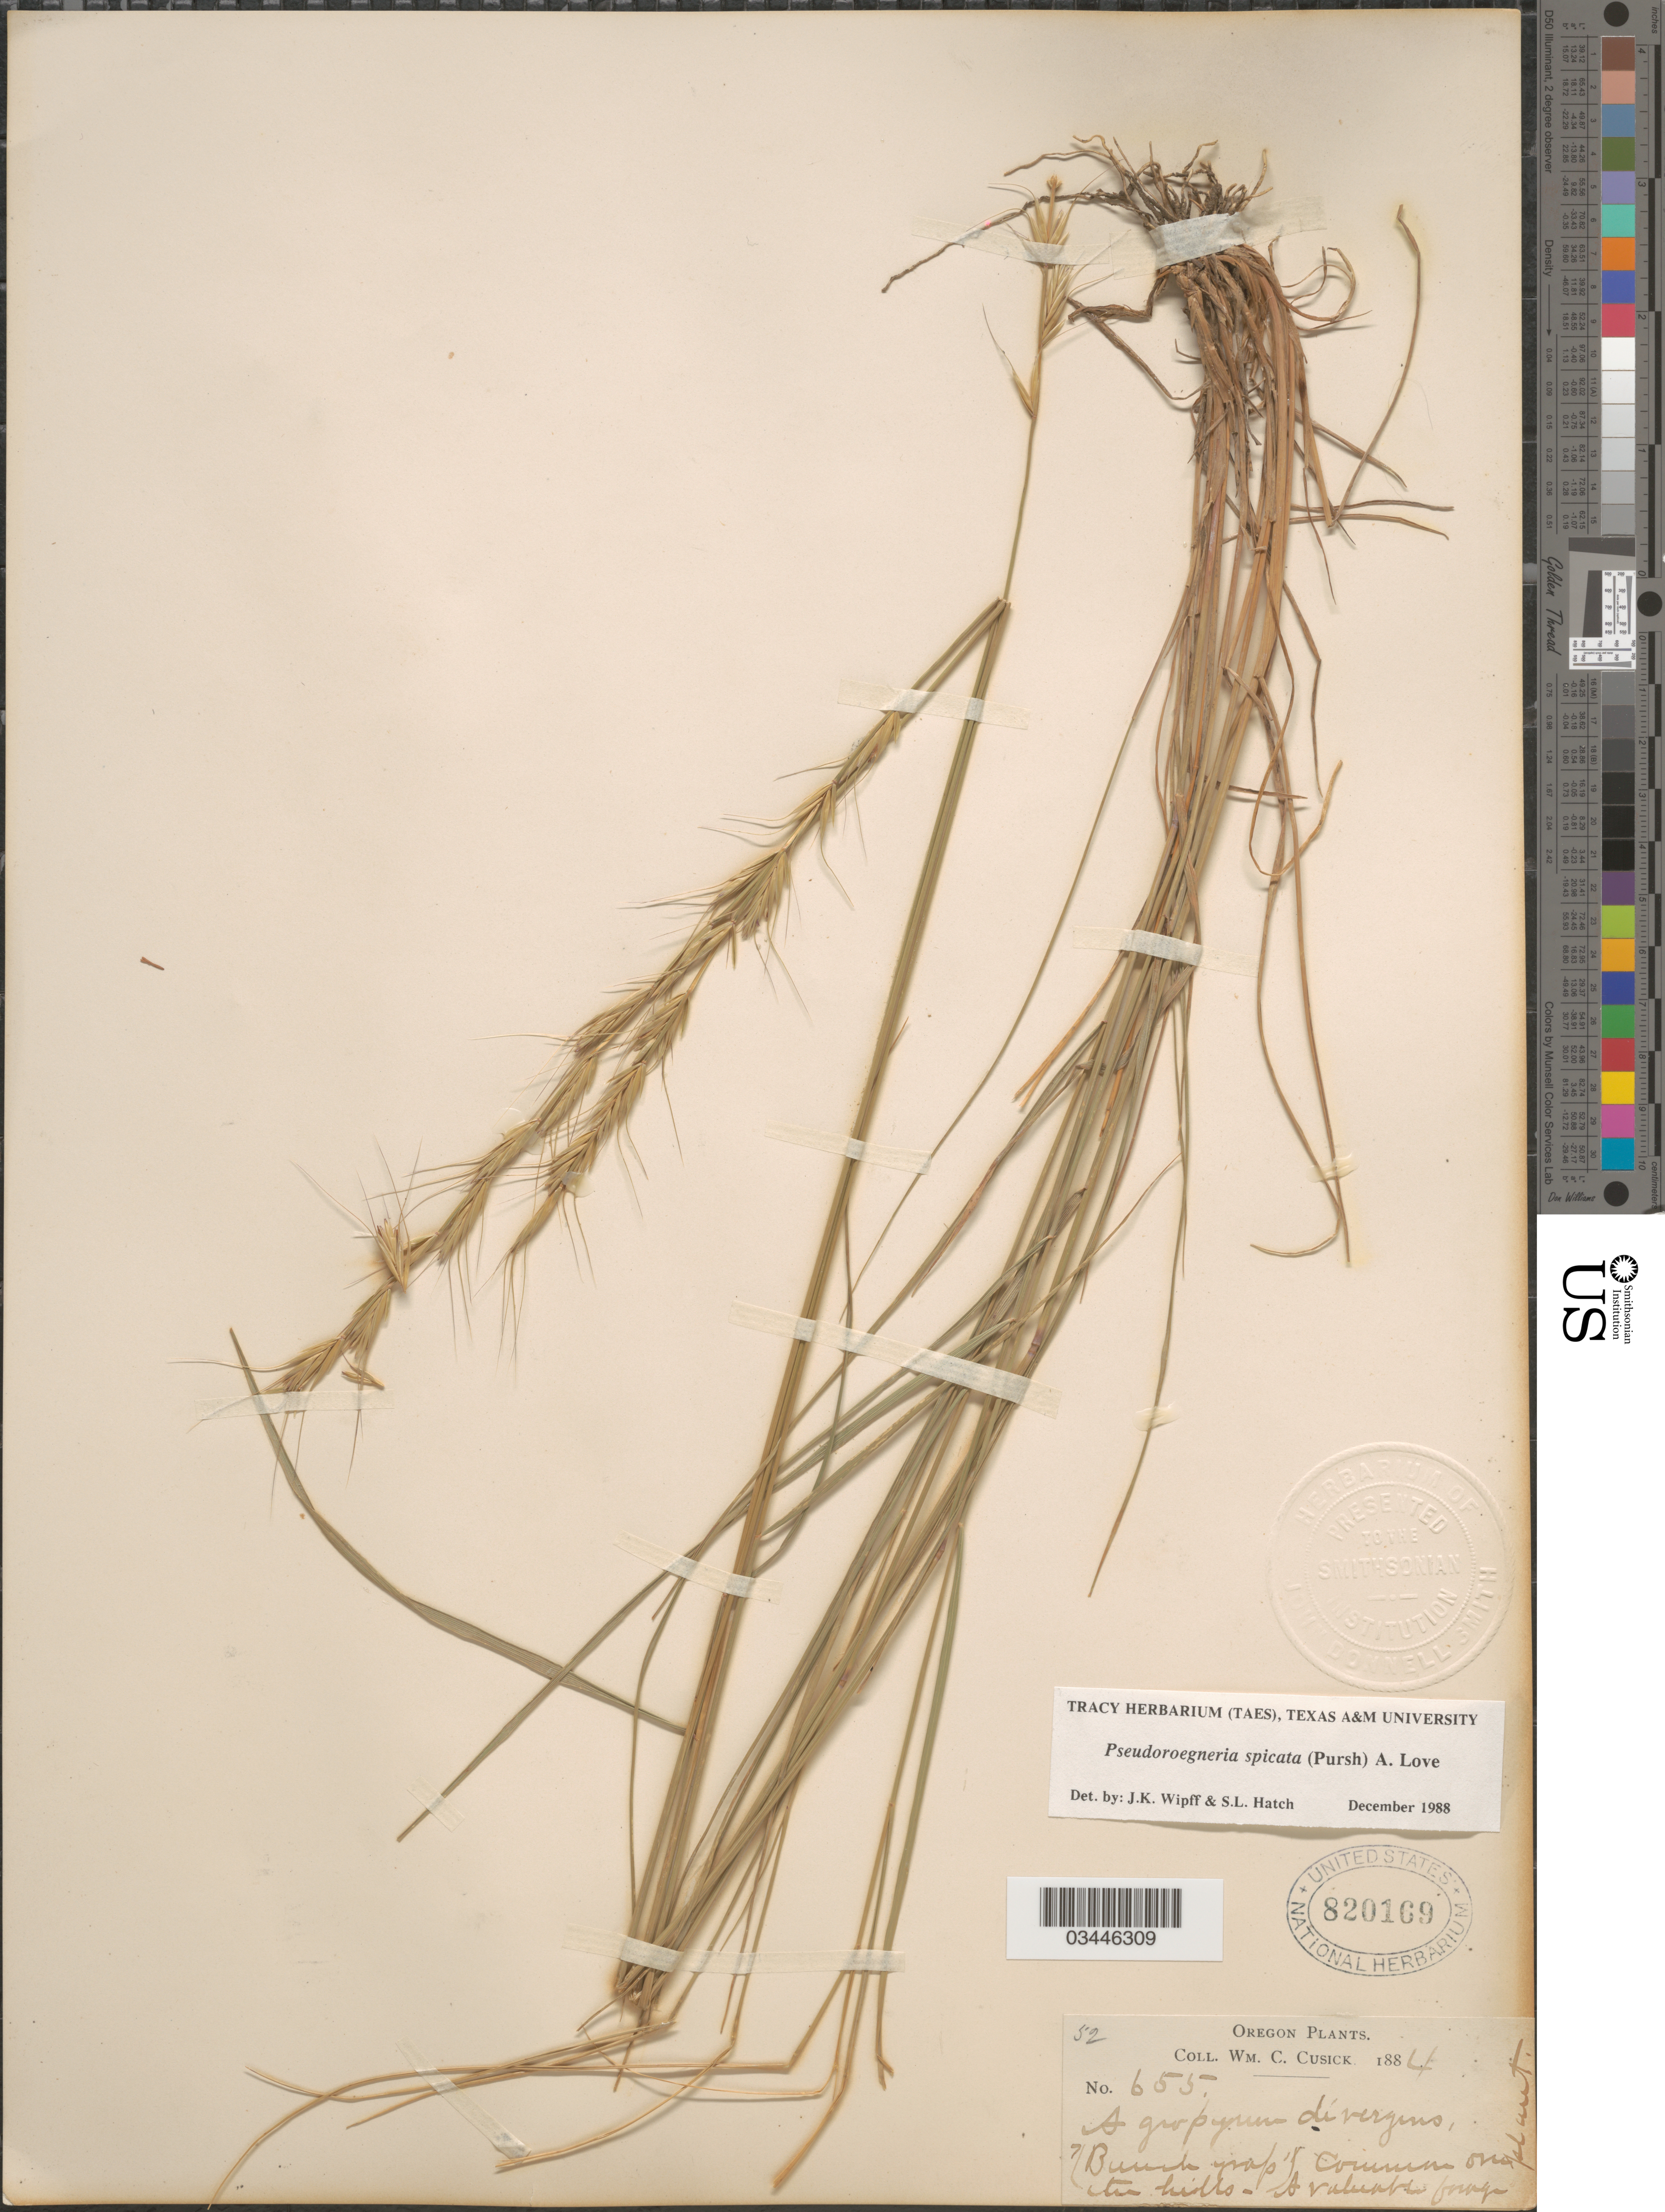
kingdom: Plantae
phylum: Tracheophyta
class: Liliopsida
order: Poales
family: Poaceae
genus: Pseudoroegneria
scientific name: Pseudoroegneria spicata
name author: (Pursh) Á. Löve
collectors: W. C. Cusick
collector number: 655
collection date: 1884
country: United States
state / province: Oregon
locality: Common on the hills.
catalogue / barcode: US 820169